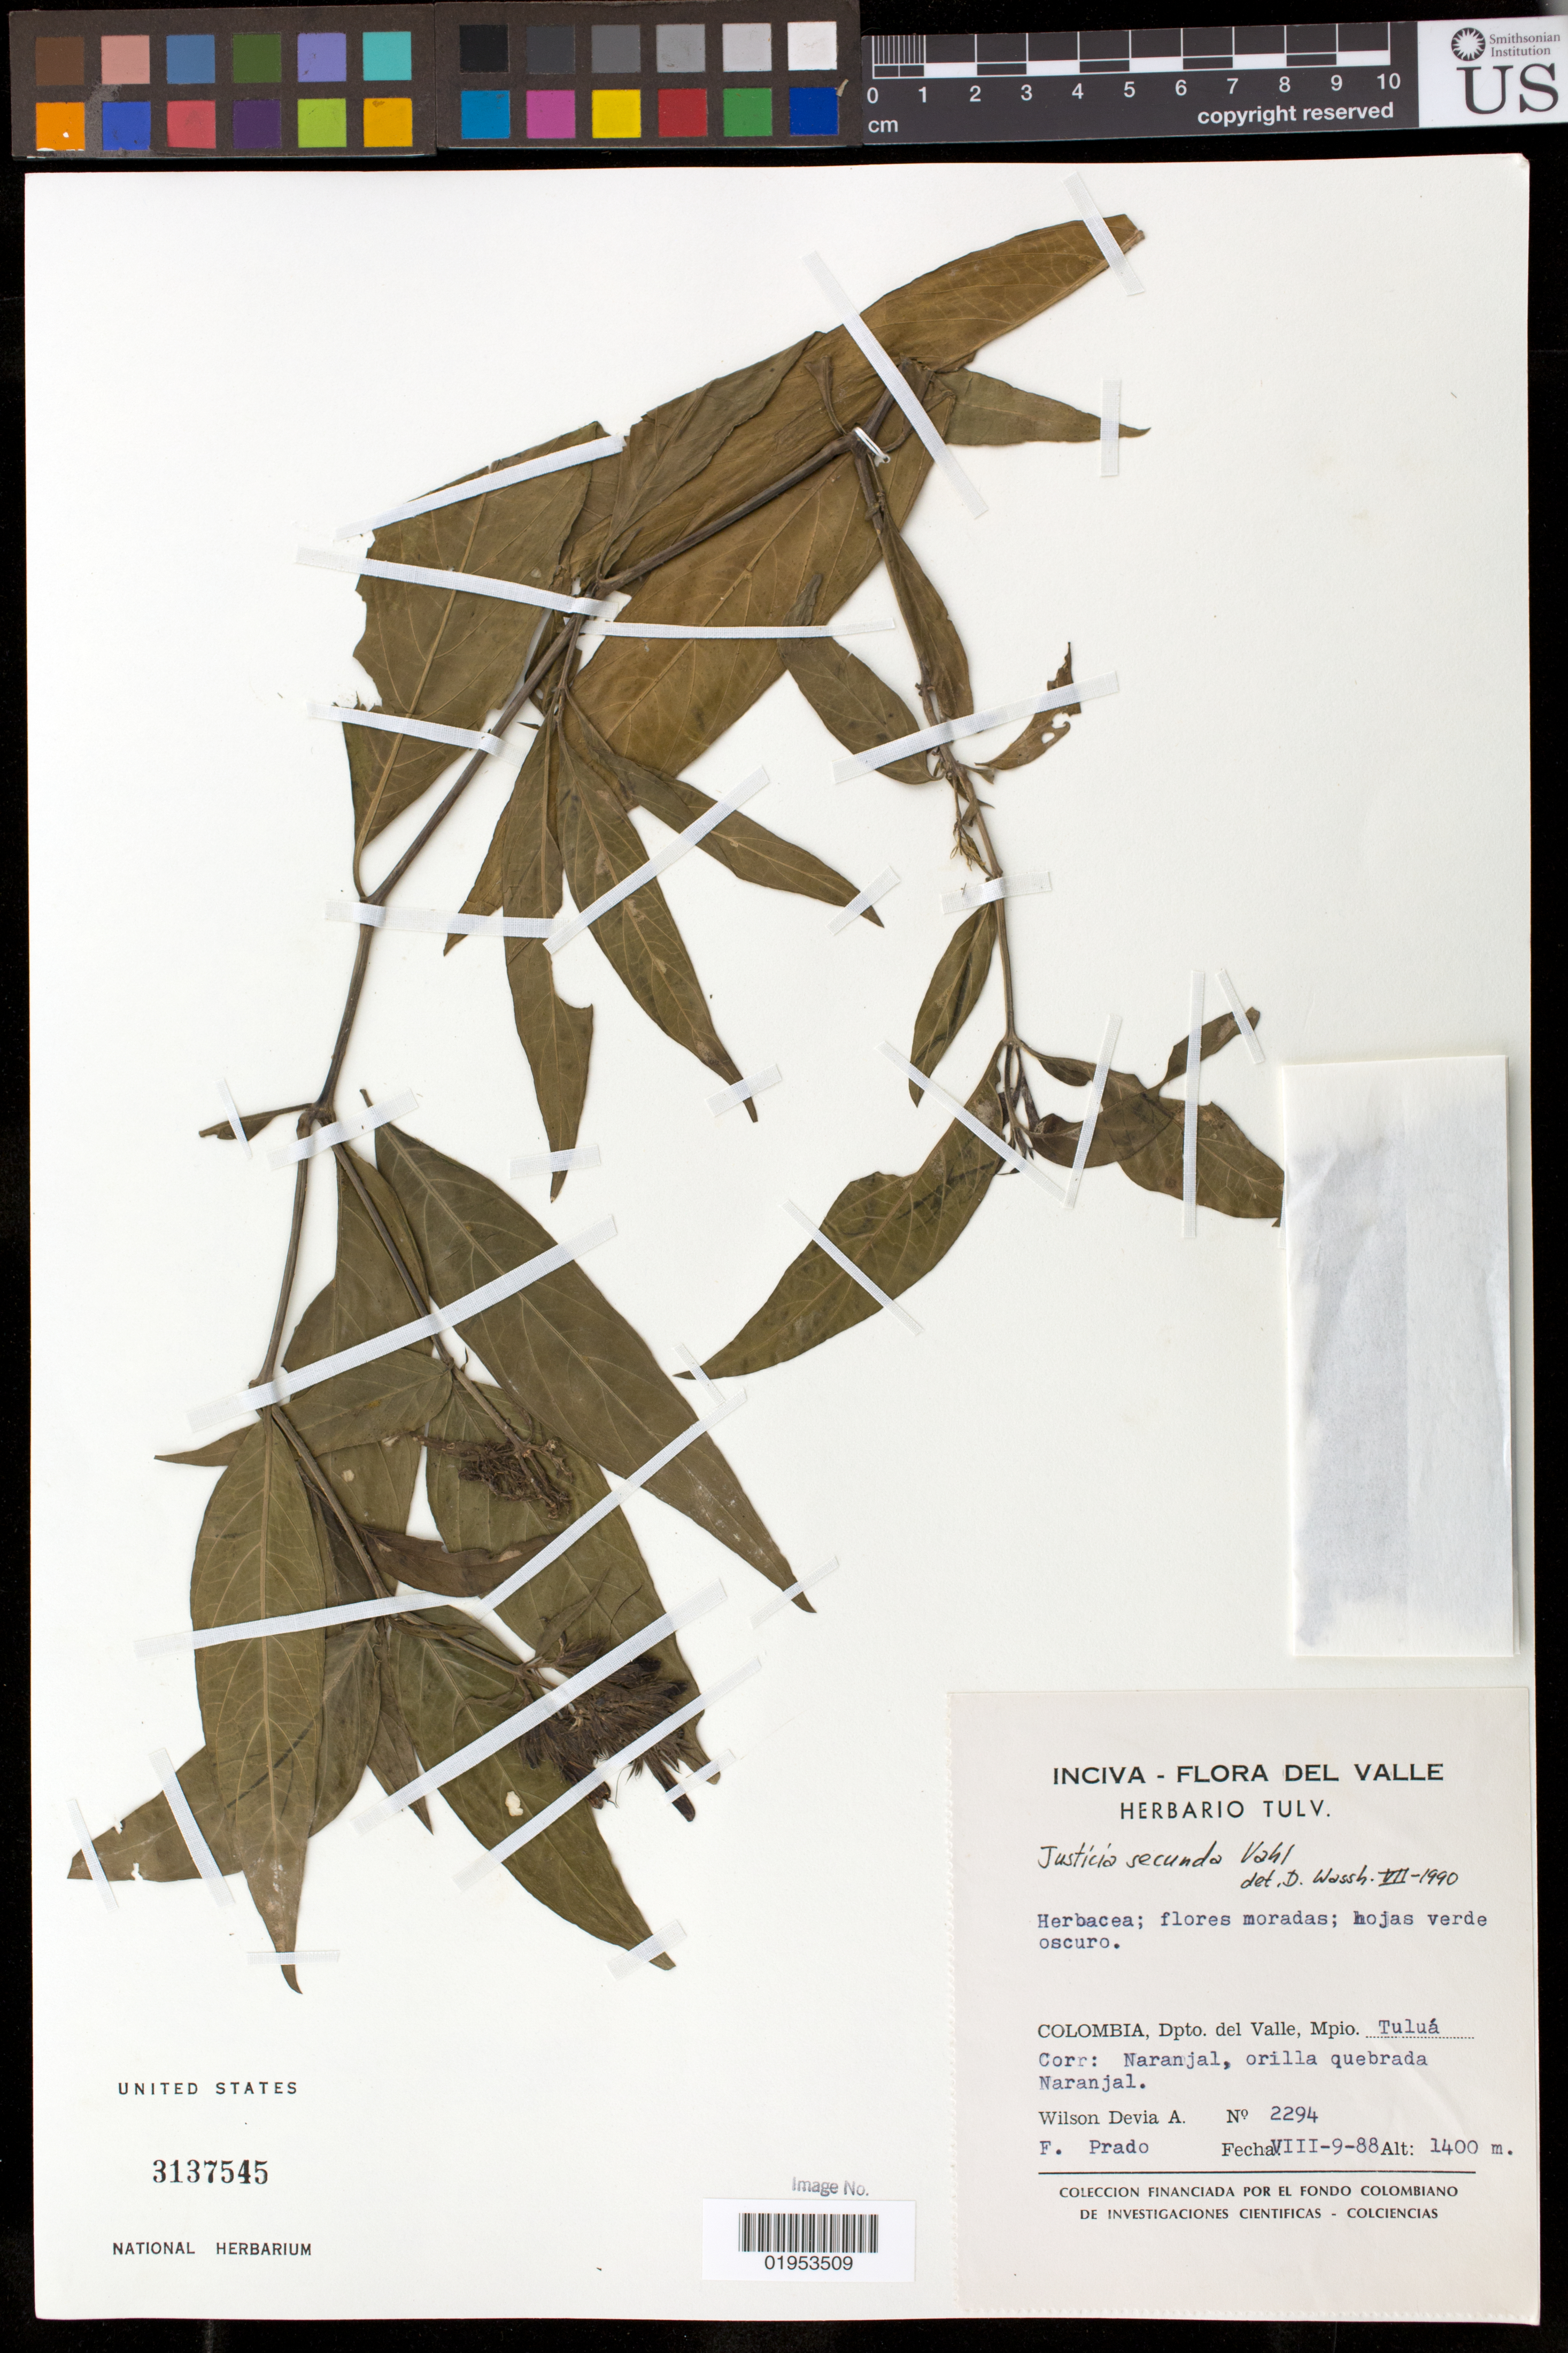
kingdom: Plantae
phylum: Tracheophyta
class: Magnoliopsida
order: Lamiales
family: Acanthaceae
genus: Justicia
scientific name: Justicia secunda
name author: Vahl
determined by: Wasshausen, Dieter C., (BOT), Smithsonian Institution - National Museum of Natural History (UNITED STATES)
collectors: W. Devia A. & F. Prado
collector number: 2294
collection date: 1988-08-09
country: Colombia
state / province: Valle del Cauca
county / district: Tuluá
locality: Corr: Naranjal, orilla quebrada Naranjal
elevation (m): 1400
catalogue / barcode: US 3137545